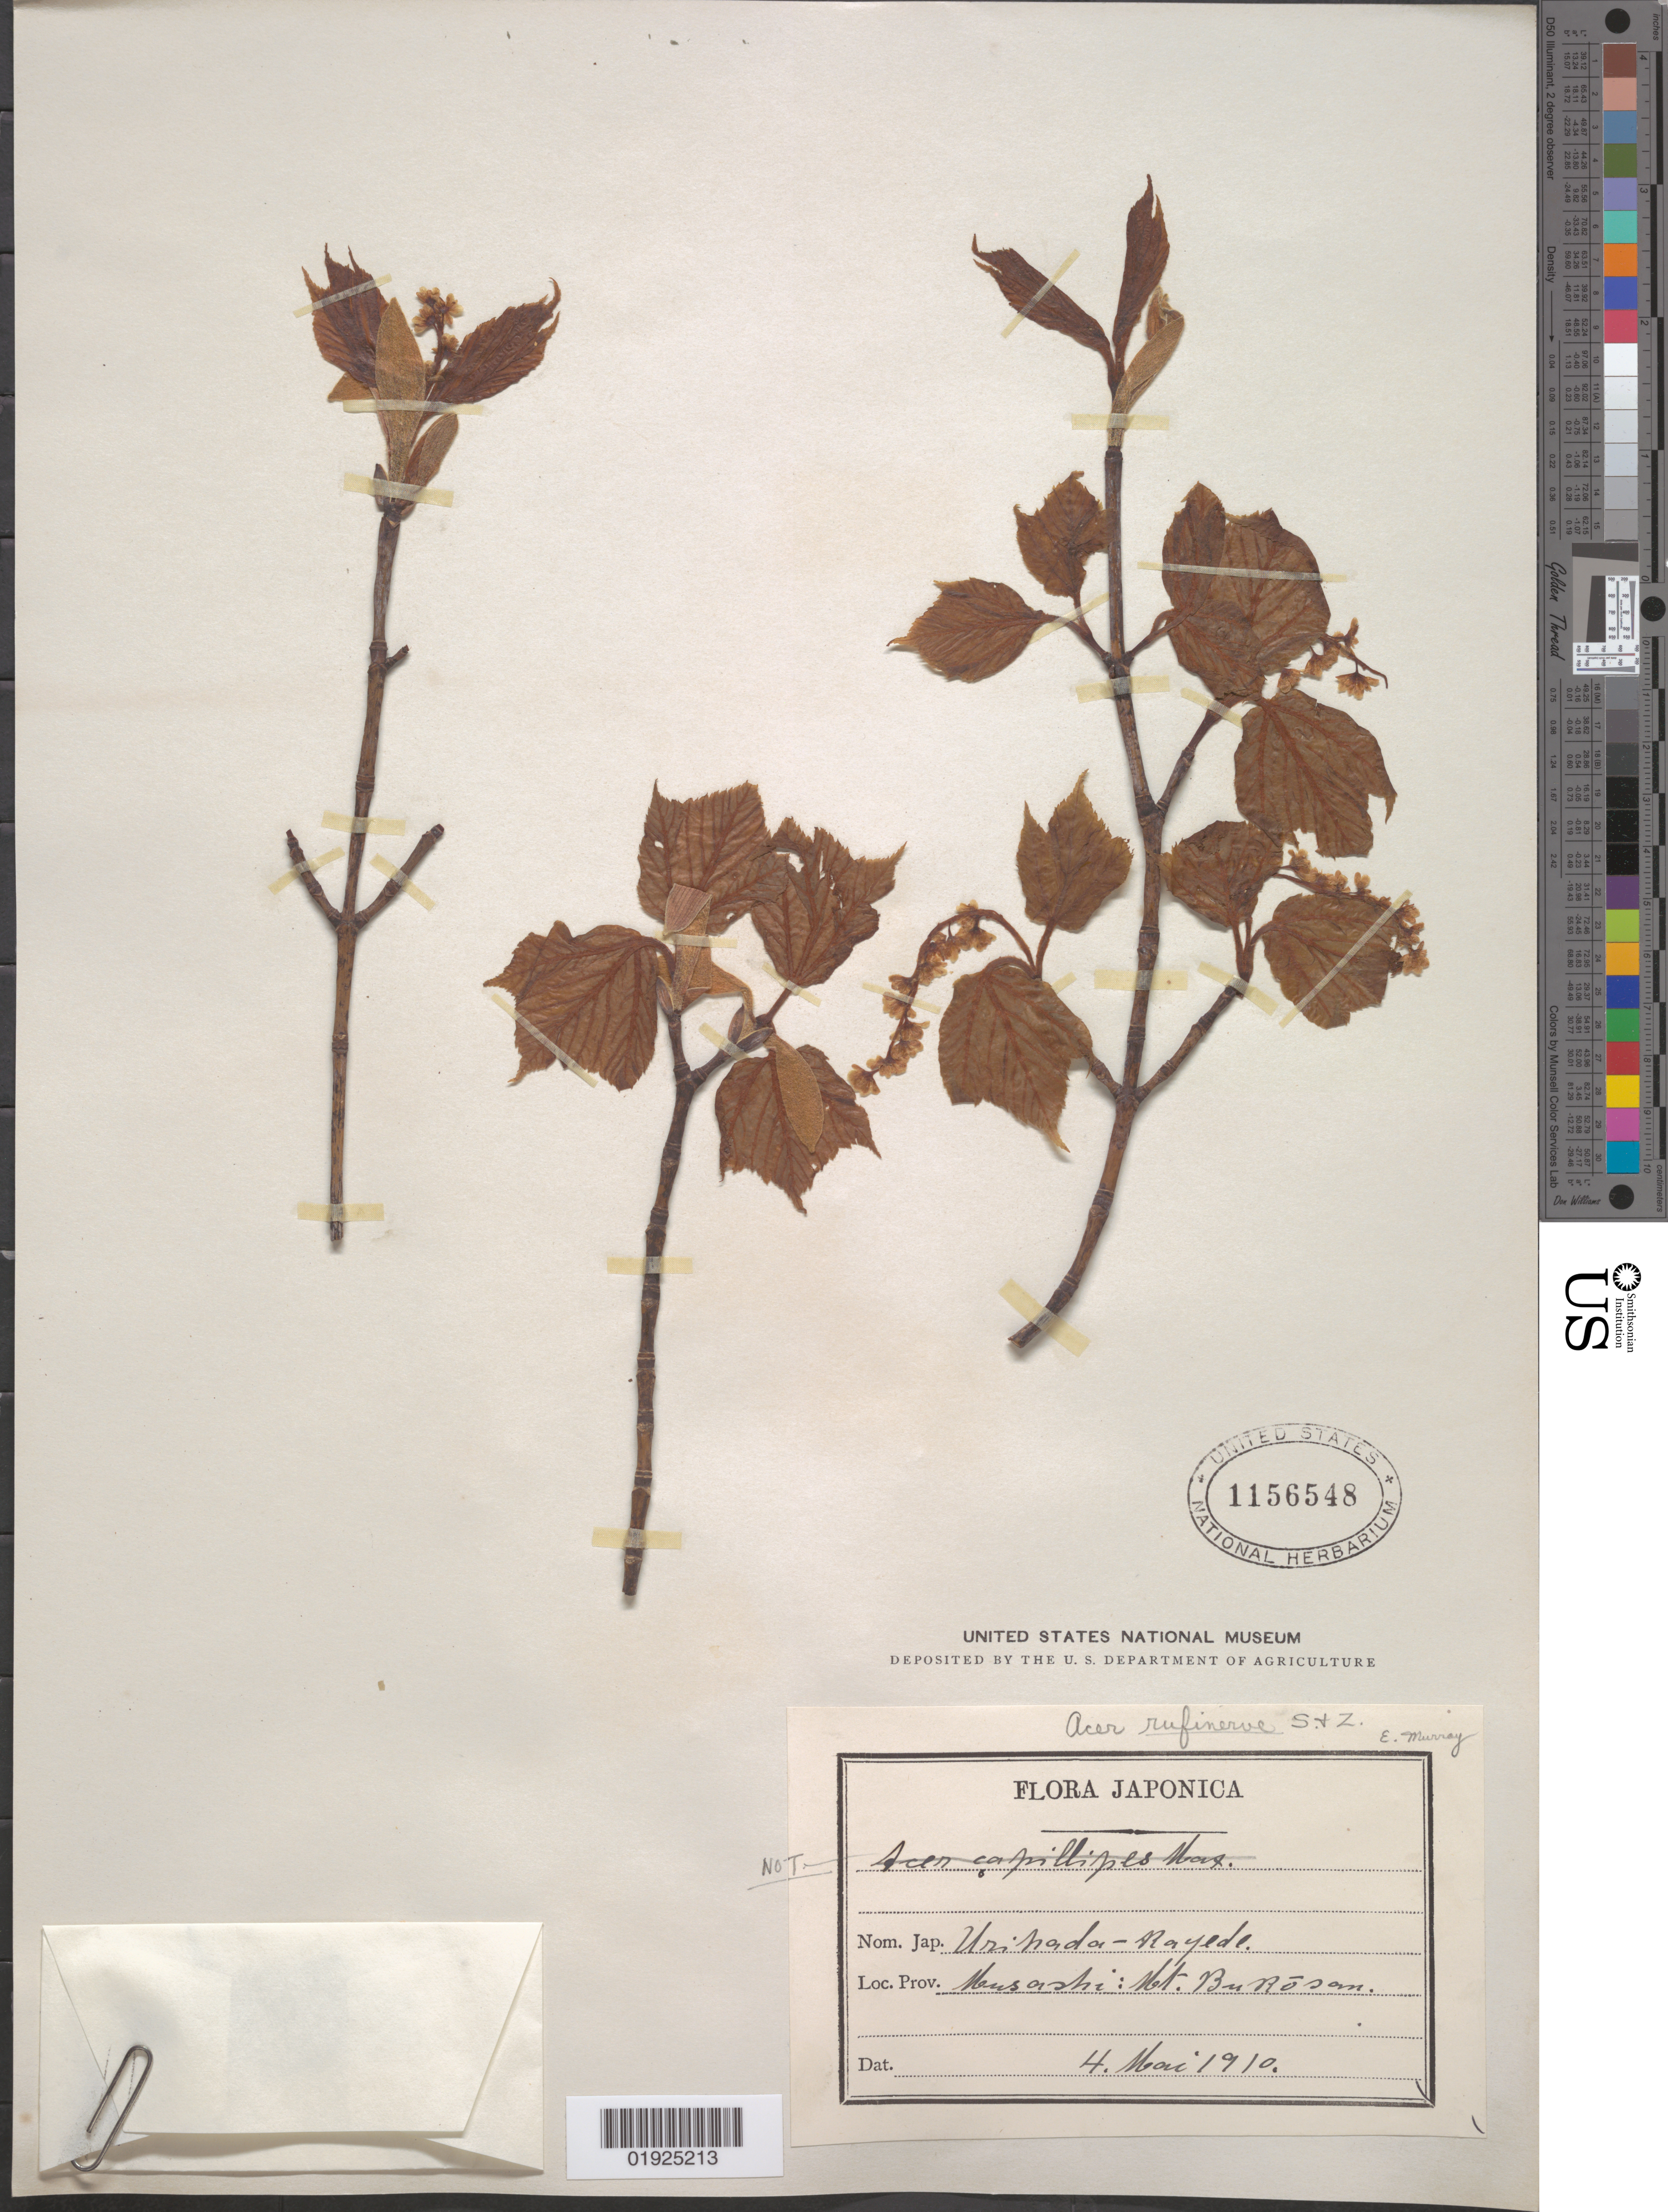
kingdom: Plantae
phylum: Tracheophyta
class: Magnoliopsida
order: Sapindales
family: Sapindaceae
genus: Acer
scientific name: Acer rufinerve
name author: Siebold & Zucc.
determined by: Murray, Edward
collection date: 1910-05-04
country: Japan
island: Honshu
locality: Musashi: Mt. Burosam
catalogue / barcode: US 1156548